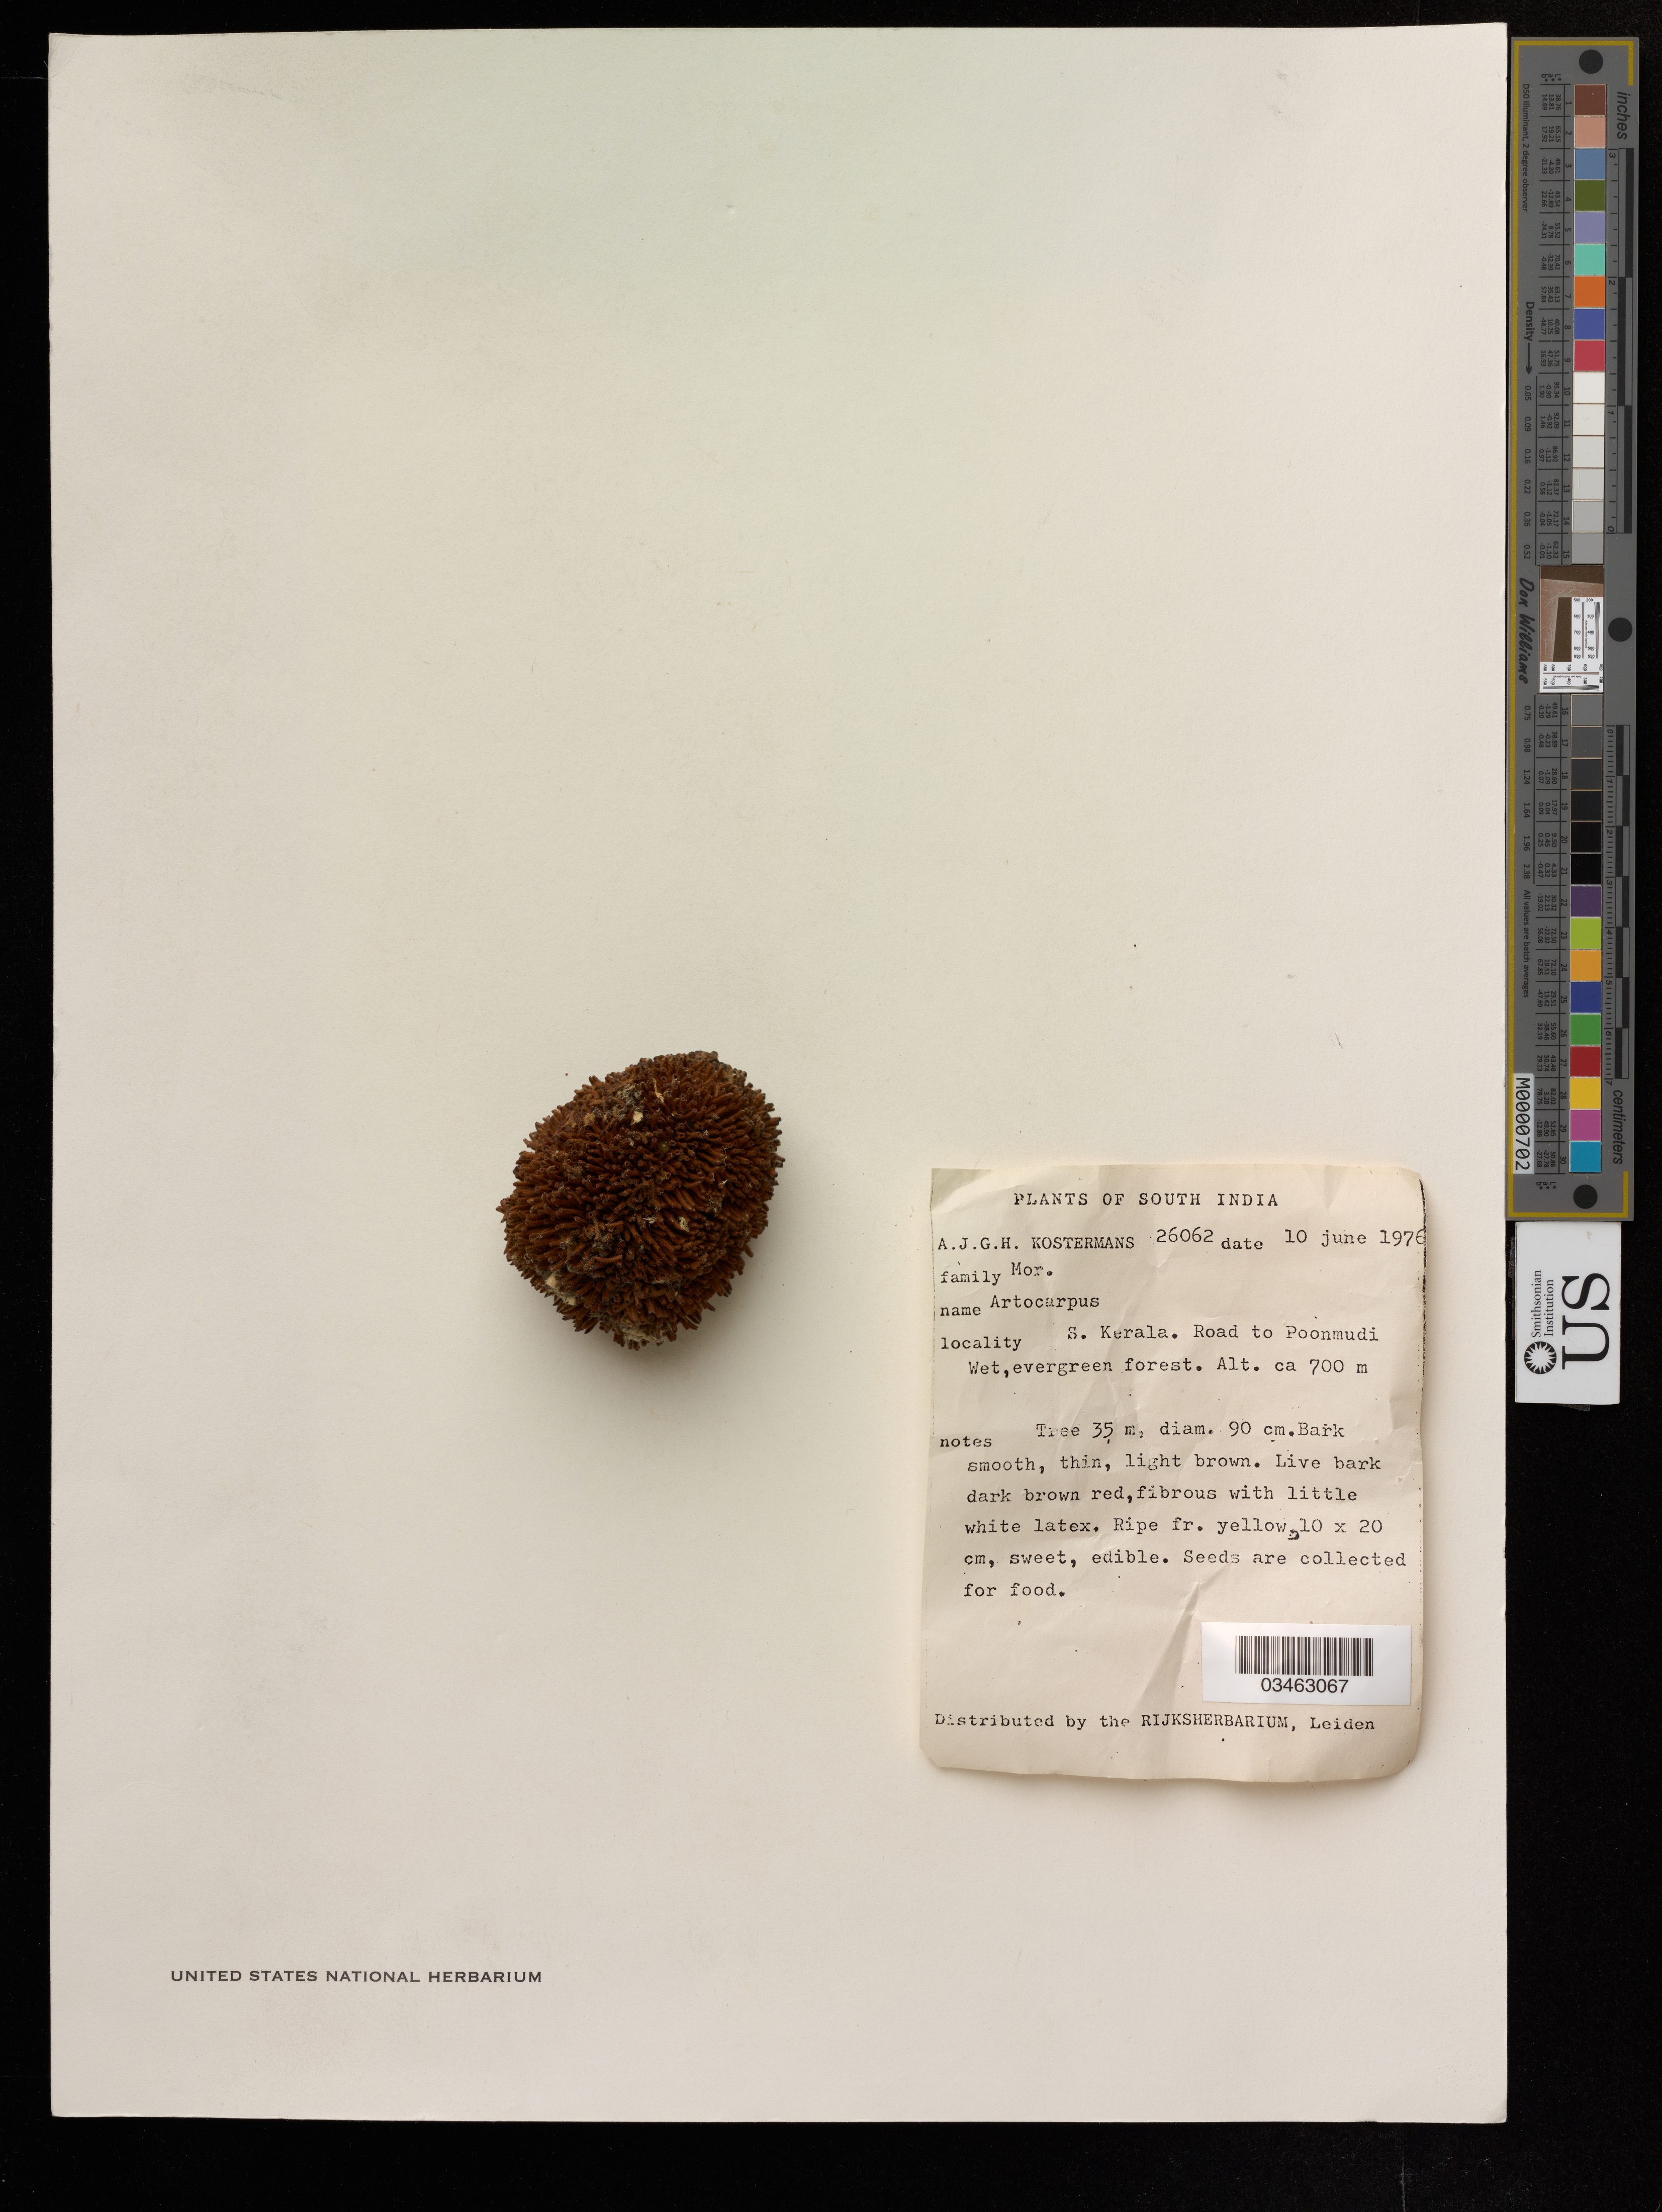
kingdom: Plantae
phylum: Tracheophyta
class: Magnoliopsida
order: Rosales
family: Moraceae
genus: Artocarpus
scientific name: Artocarpus sp.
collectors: A. J. G. Kostermans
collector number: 26062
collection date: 1976-06-10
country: India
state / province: Kerala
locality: Road to Poonmudi Wet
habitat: Wet evergreen forest.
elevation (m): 700